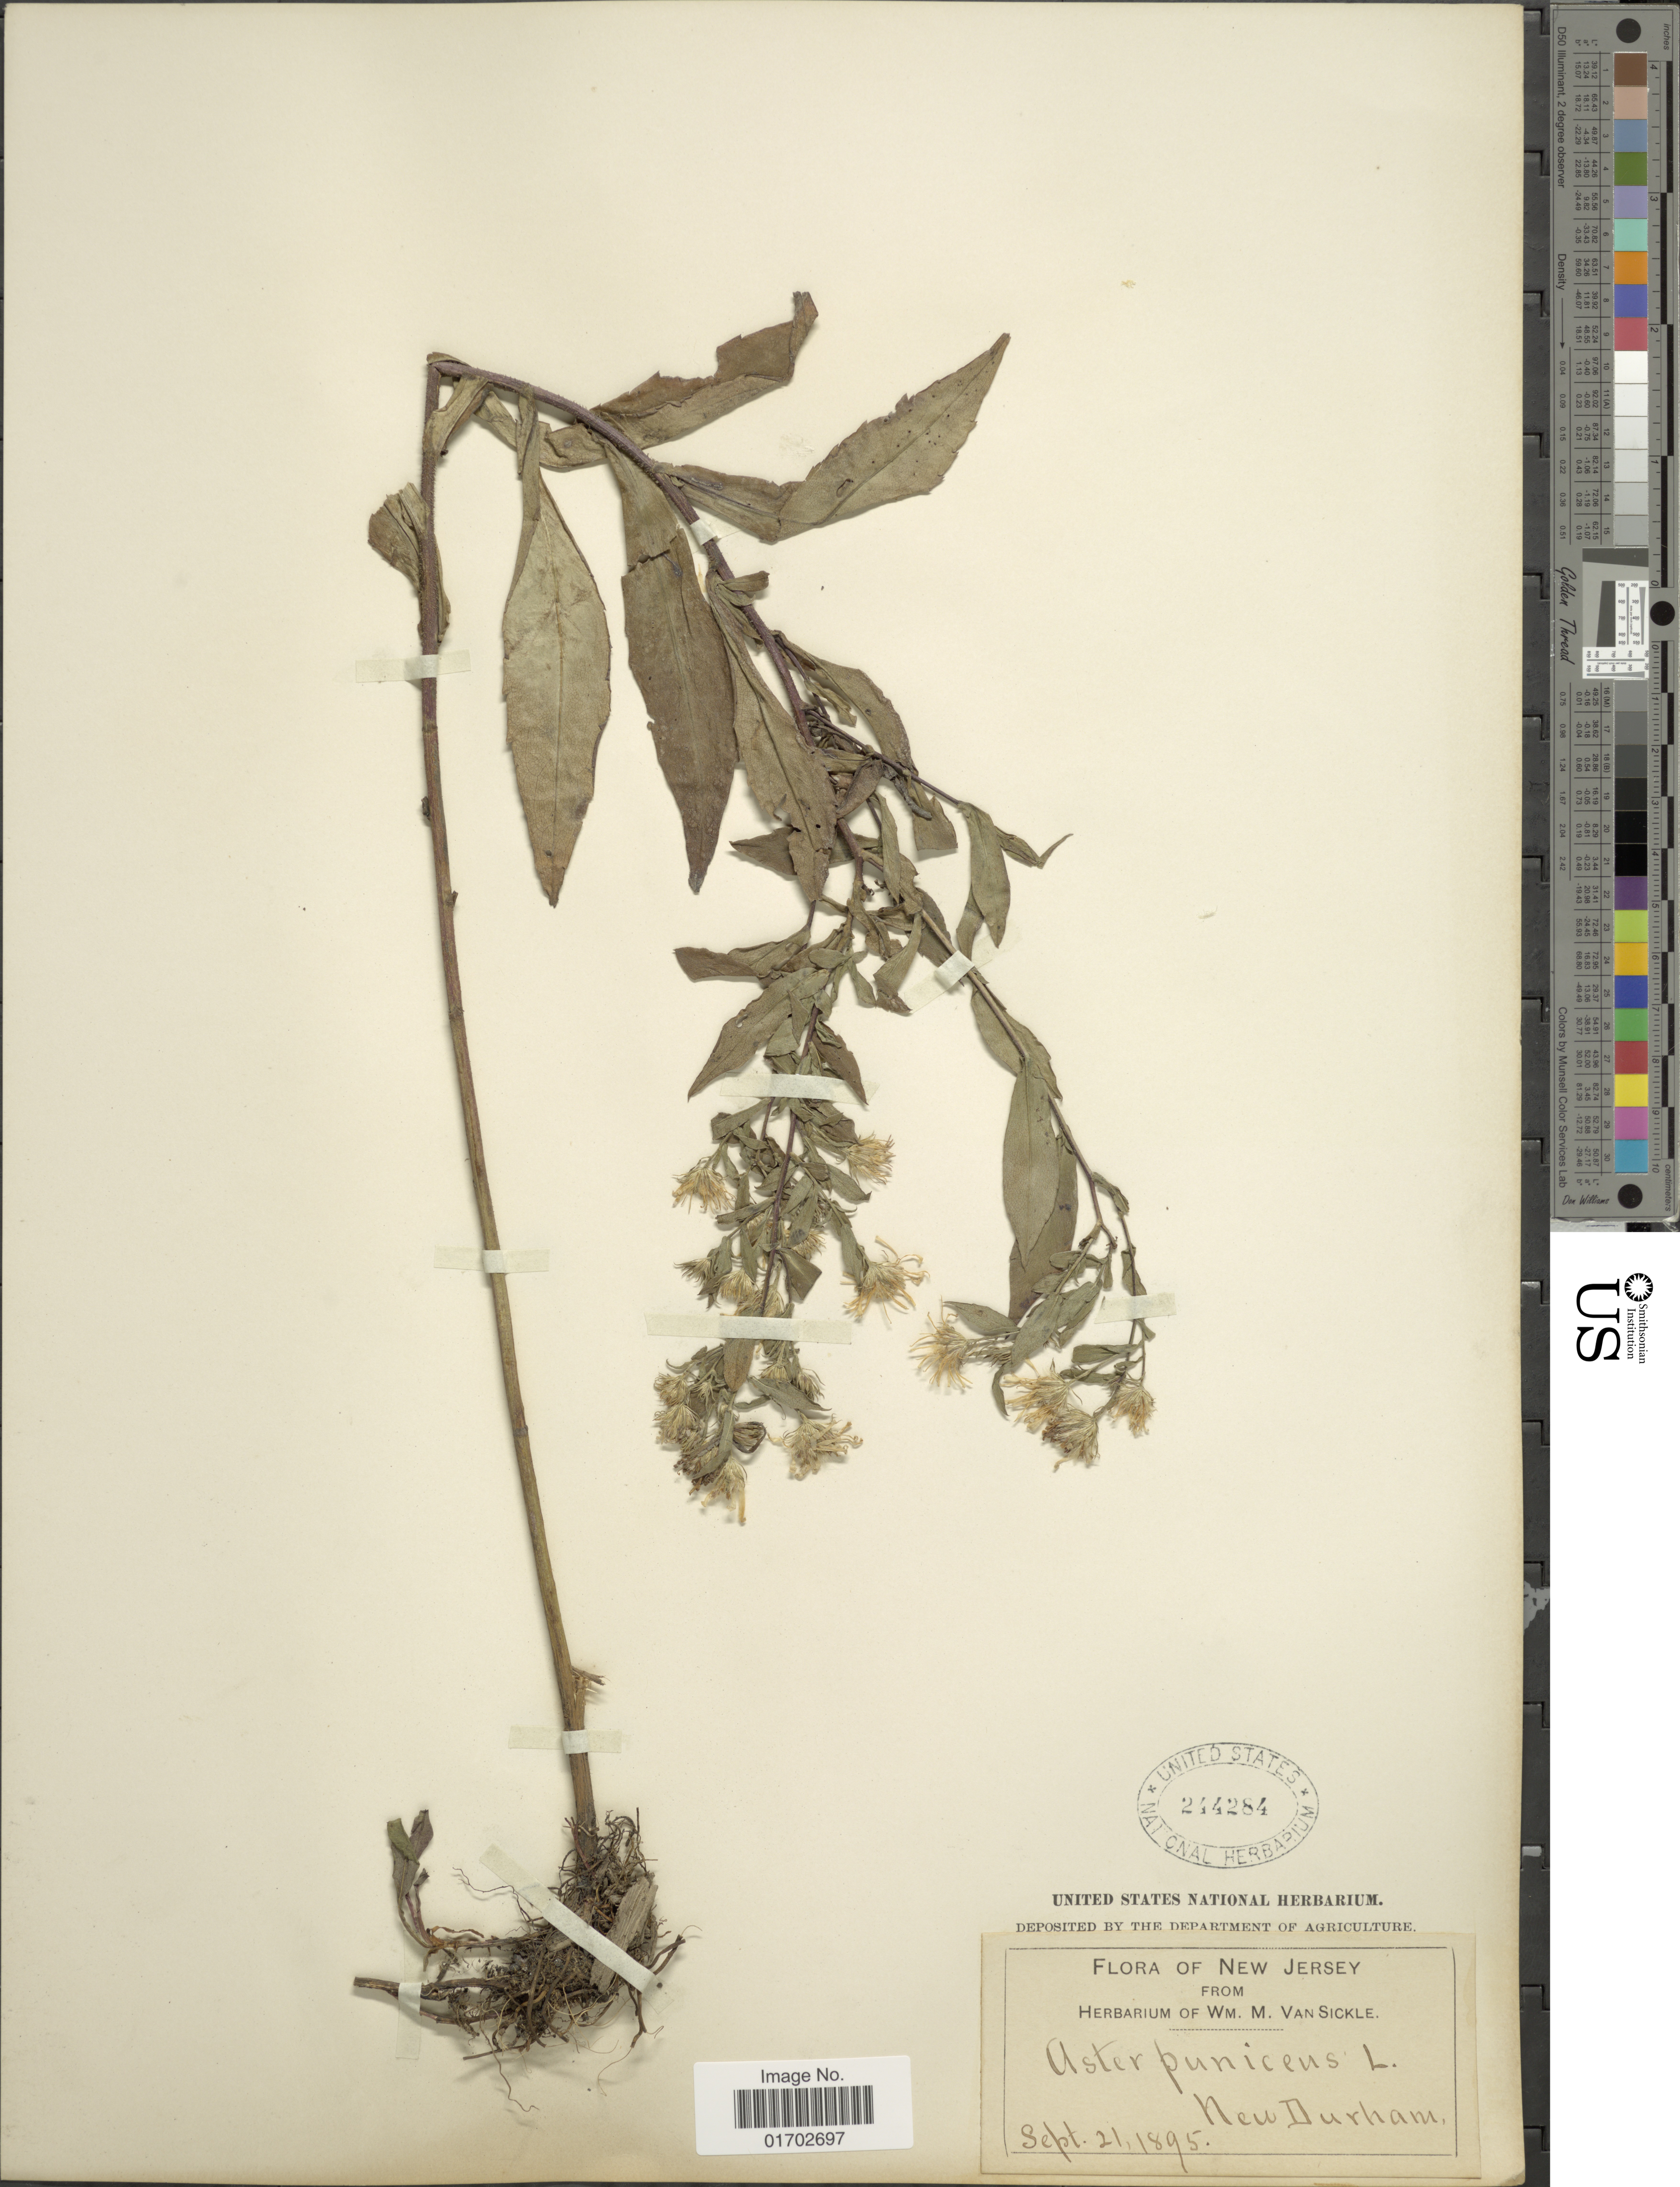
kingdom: Plantae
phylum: Tracheophyta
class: Magnoliopsida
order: Asterales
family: Asteraceae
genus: Symphyotrichum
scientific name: Symphyotrichum puniceum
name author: (L.) Á. Löve & D. Löve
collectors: ex herb. Wm. M. Van Sickle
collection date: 1895-09-21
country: United States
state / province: New Jersey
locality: New Durnham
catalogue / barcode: US 244284